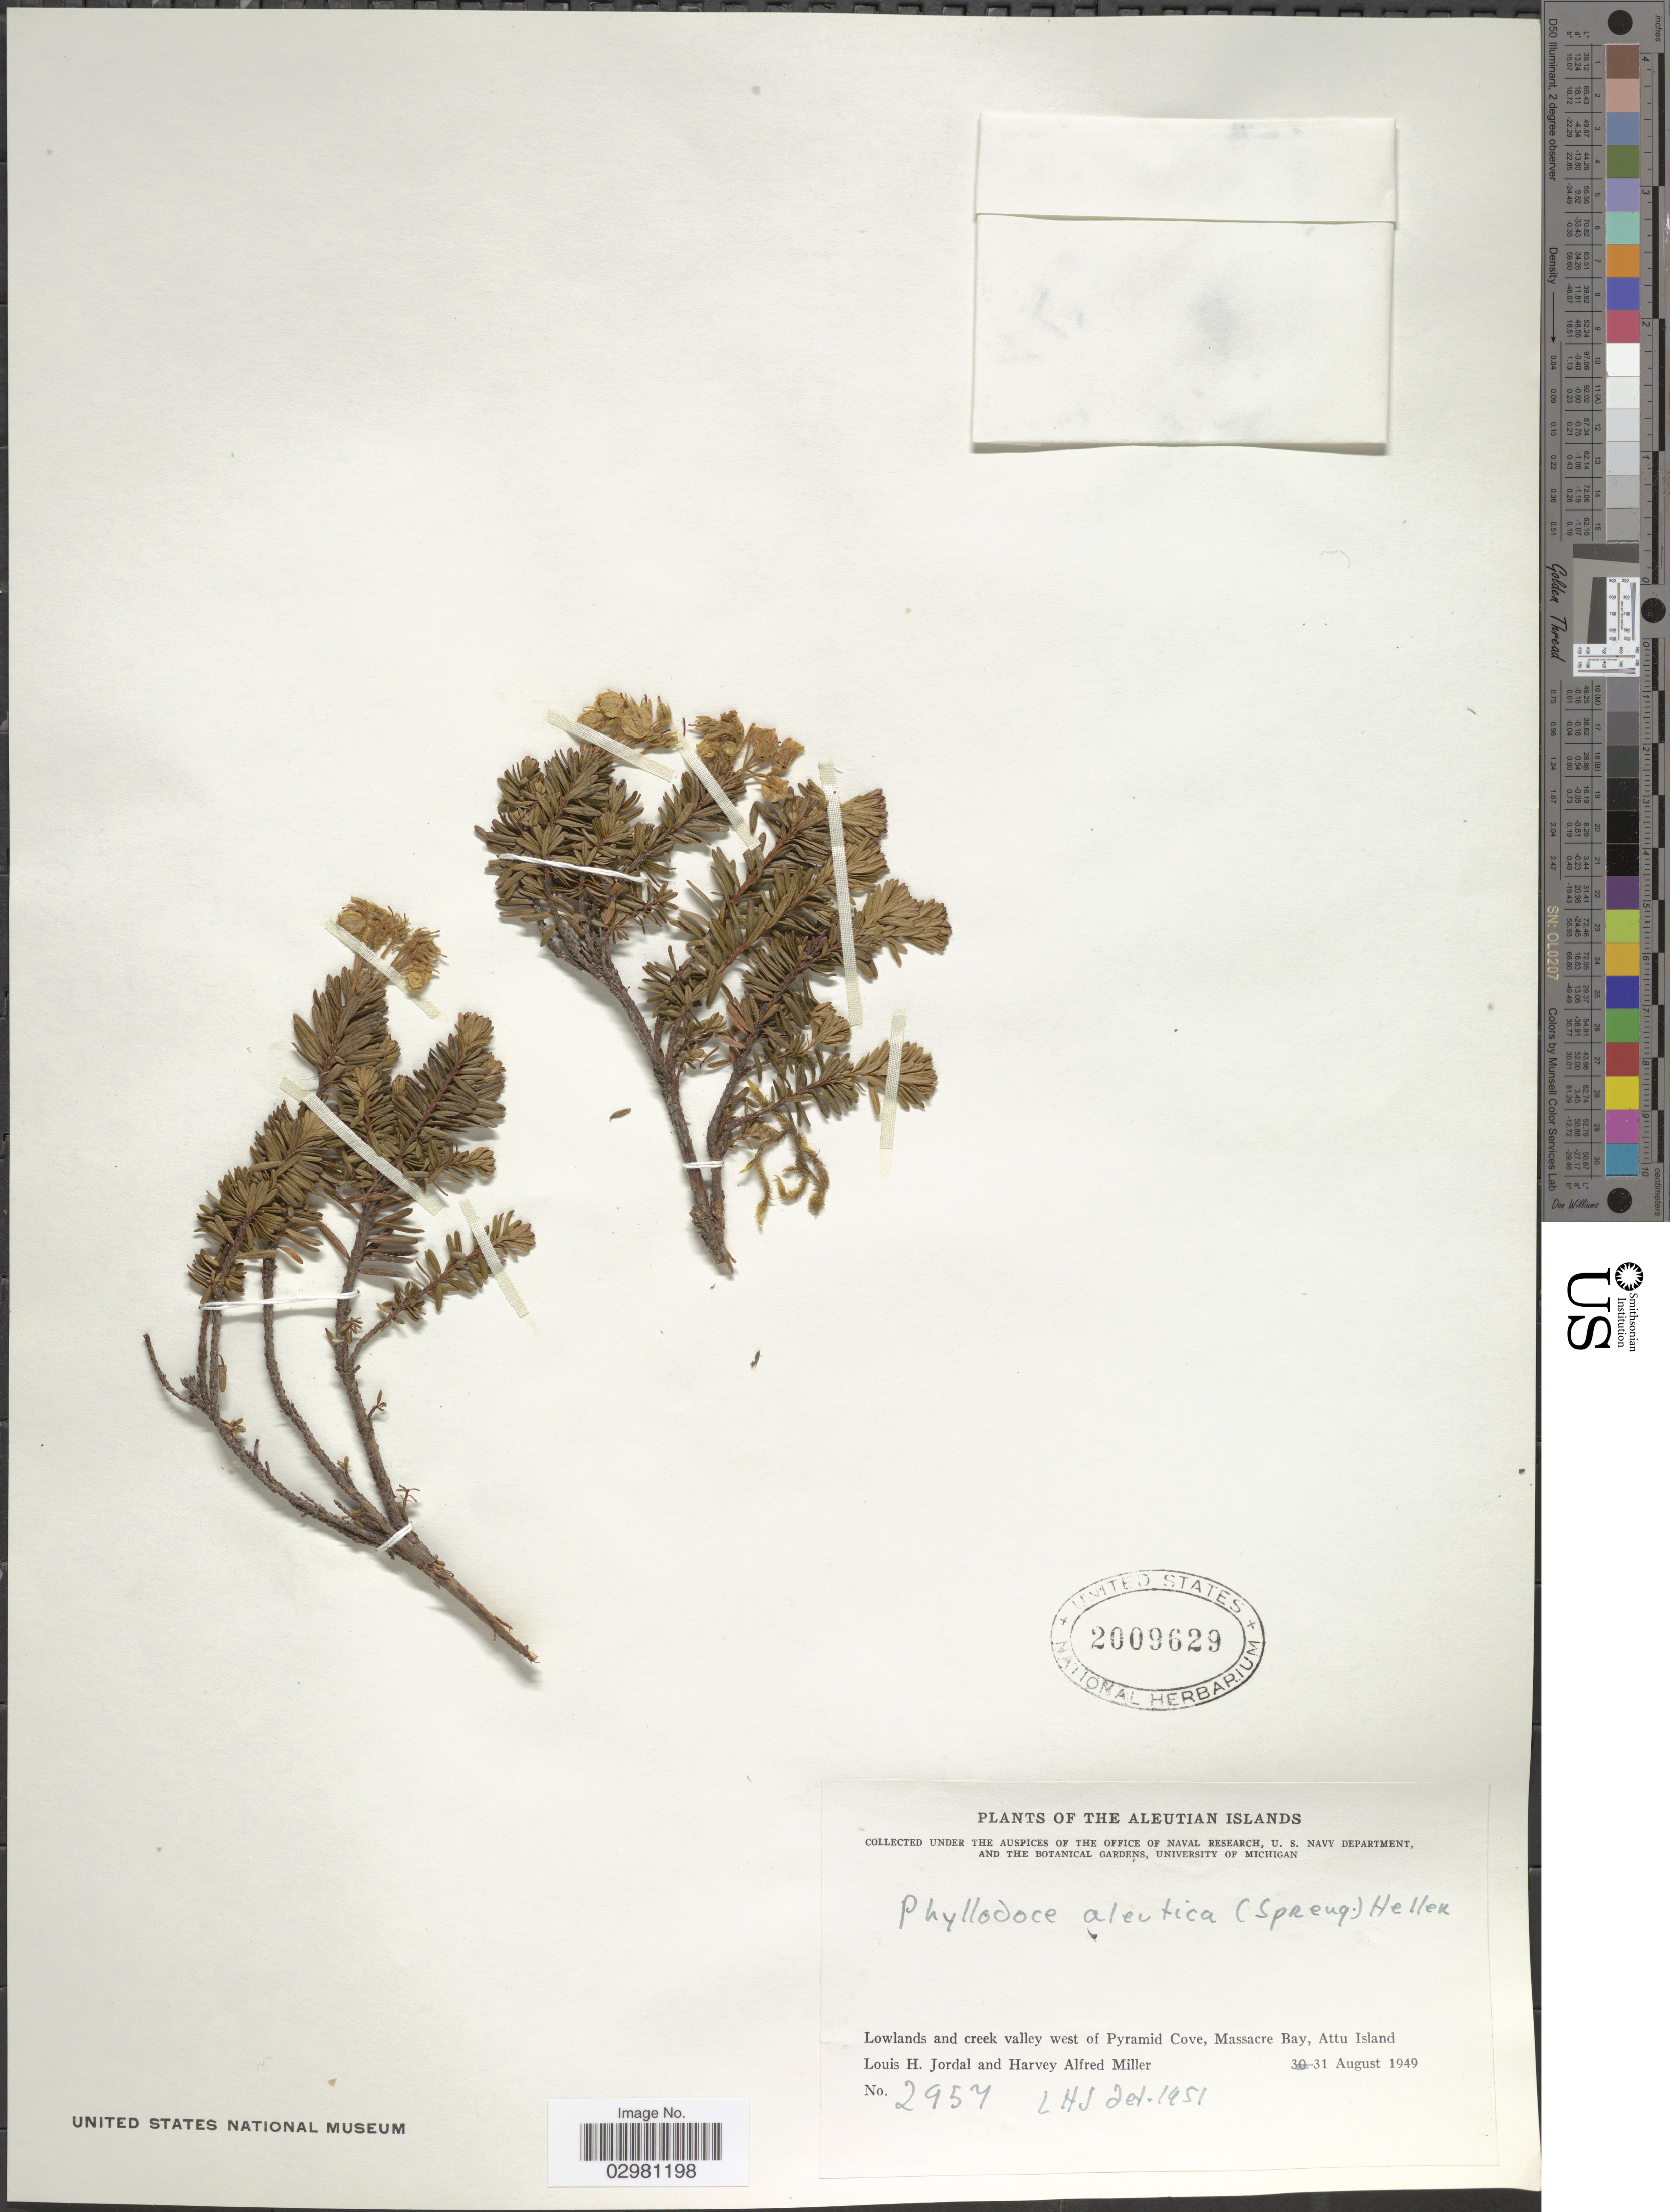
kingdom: Plantae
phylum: Tracheophyta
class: Magnoliopsida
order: Ericales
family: Ericaceae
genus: Phyllodoce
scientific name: Phyllodoce aleutica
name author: (Spreng.) A. Heller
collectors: L. Jordal & H. A. Miller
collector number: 2957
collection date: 1949-08-31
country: United States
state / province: Alaska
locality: Aleutian Islands. Lowlands and creek valley west of Pyramid Cove, Massacre Bay, Attu Island.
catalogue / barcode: US 2009629